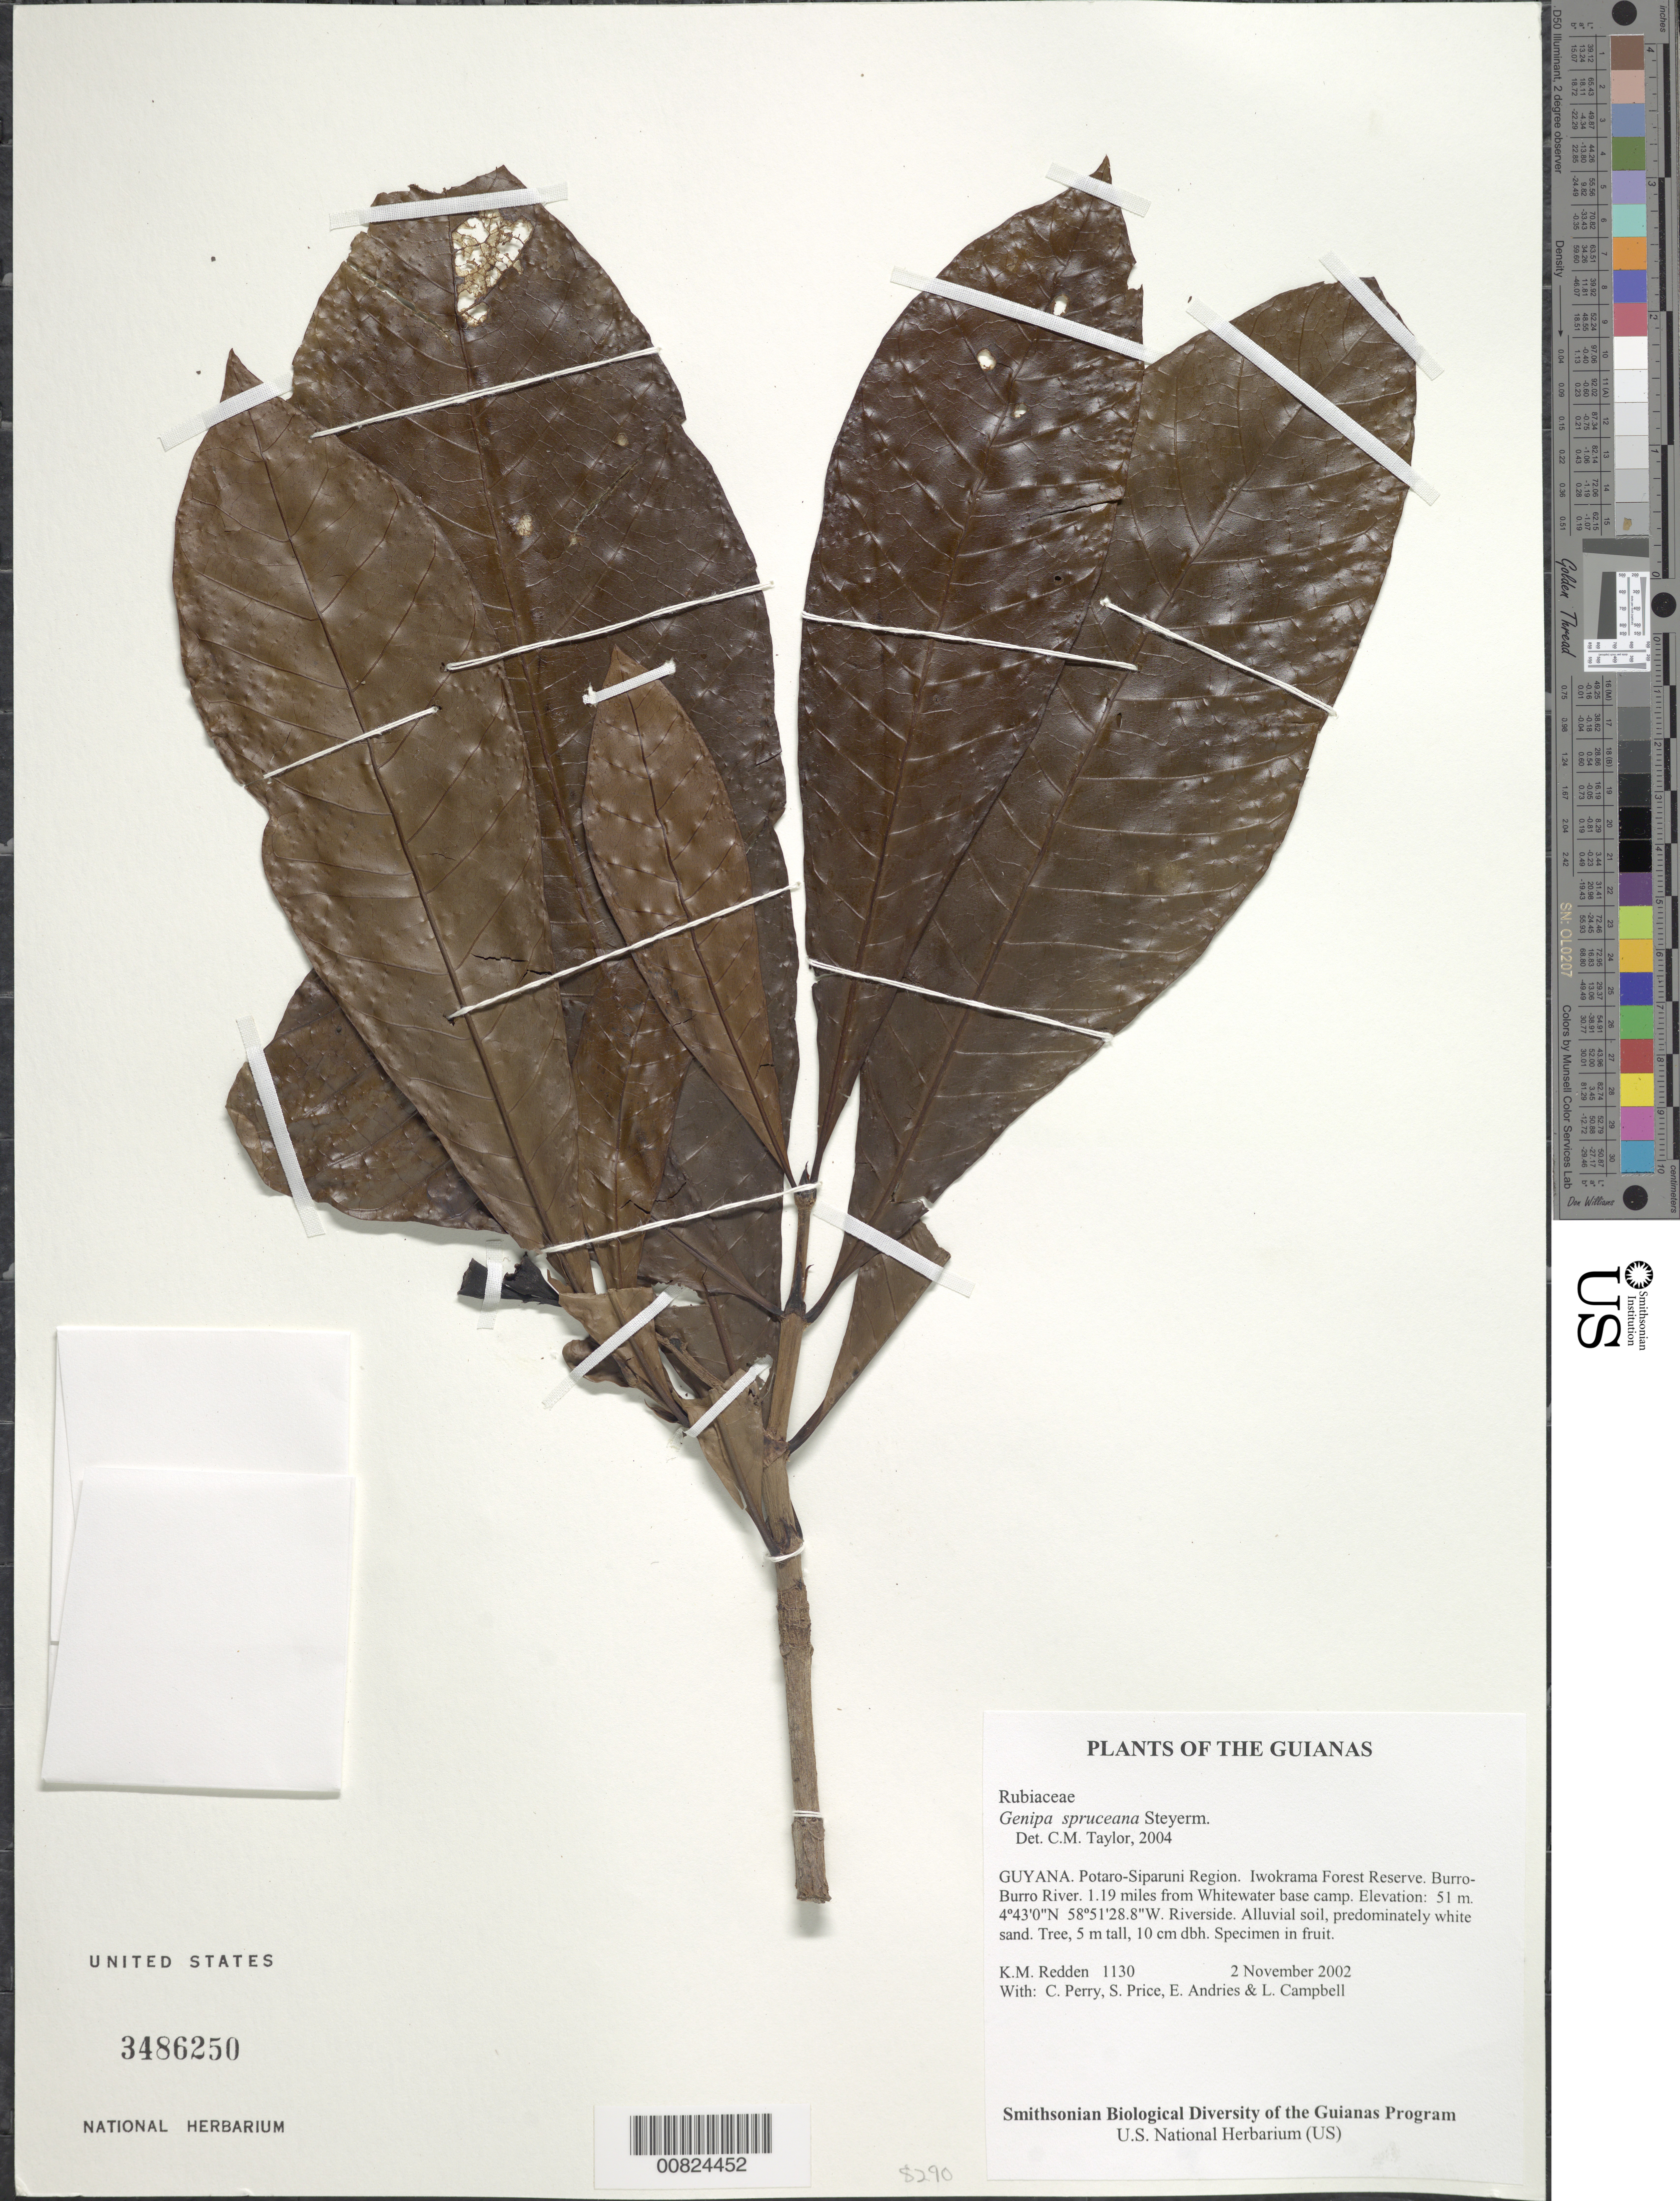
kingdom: Plantae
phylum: Tracheophyta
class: Magnoliopsida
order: Gentianales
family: Rubiaceae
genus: Genipa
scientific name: Genipa spruceana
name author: Steyerm.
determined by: Taylor, Charlotte M.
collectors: K. M. Redden, C. Perry, S. Price, E. Andries & L. Campbell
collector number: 1130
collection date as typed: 2 November 2002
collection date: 2002-11-02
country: Guyana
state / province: Potaro-Siparuni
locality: Iwokrama Forest Reserve. Burro-Burro River. 1.19 miles from Whitewater base camp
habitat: Riverside. Alluvial soil, predominately white sand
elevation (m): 51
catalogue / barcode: US 3486250